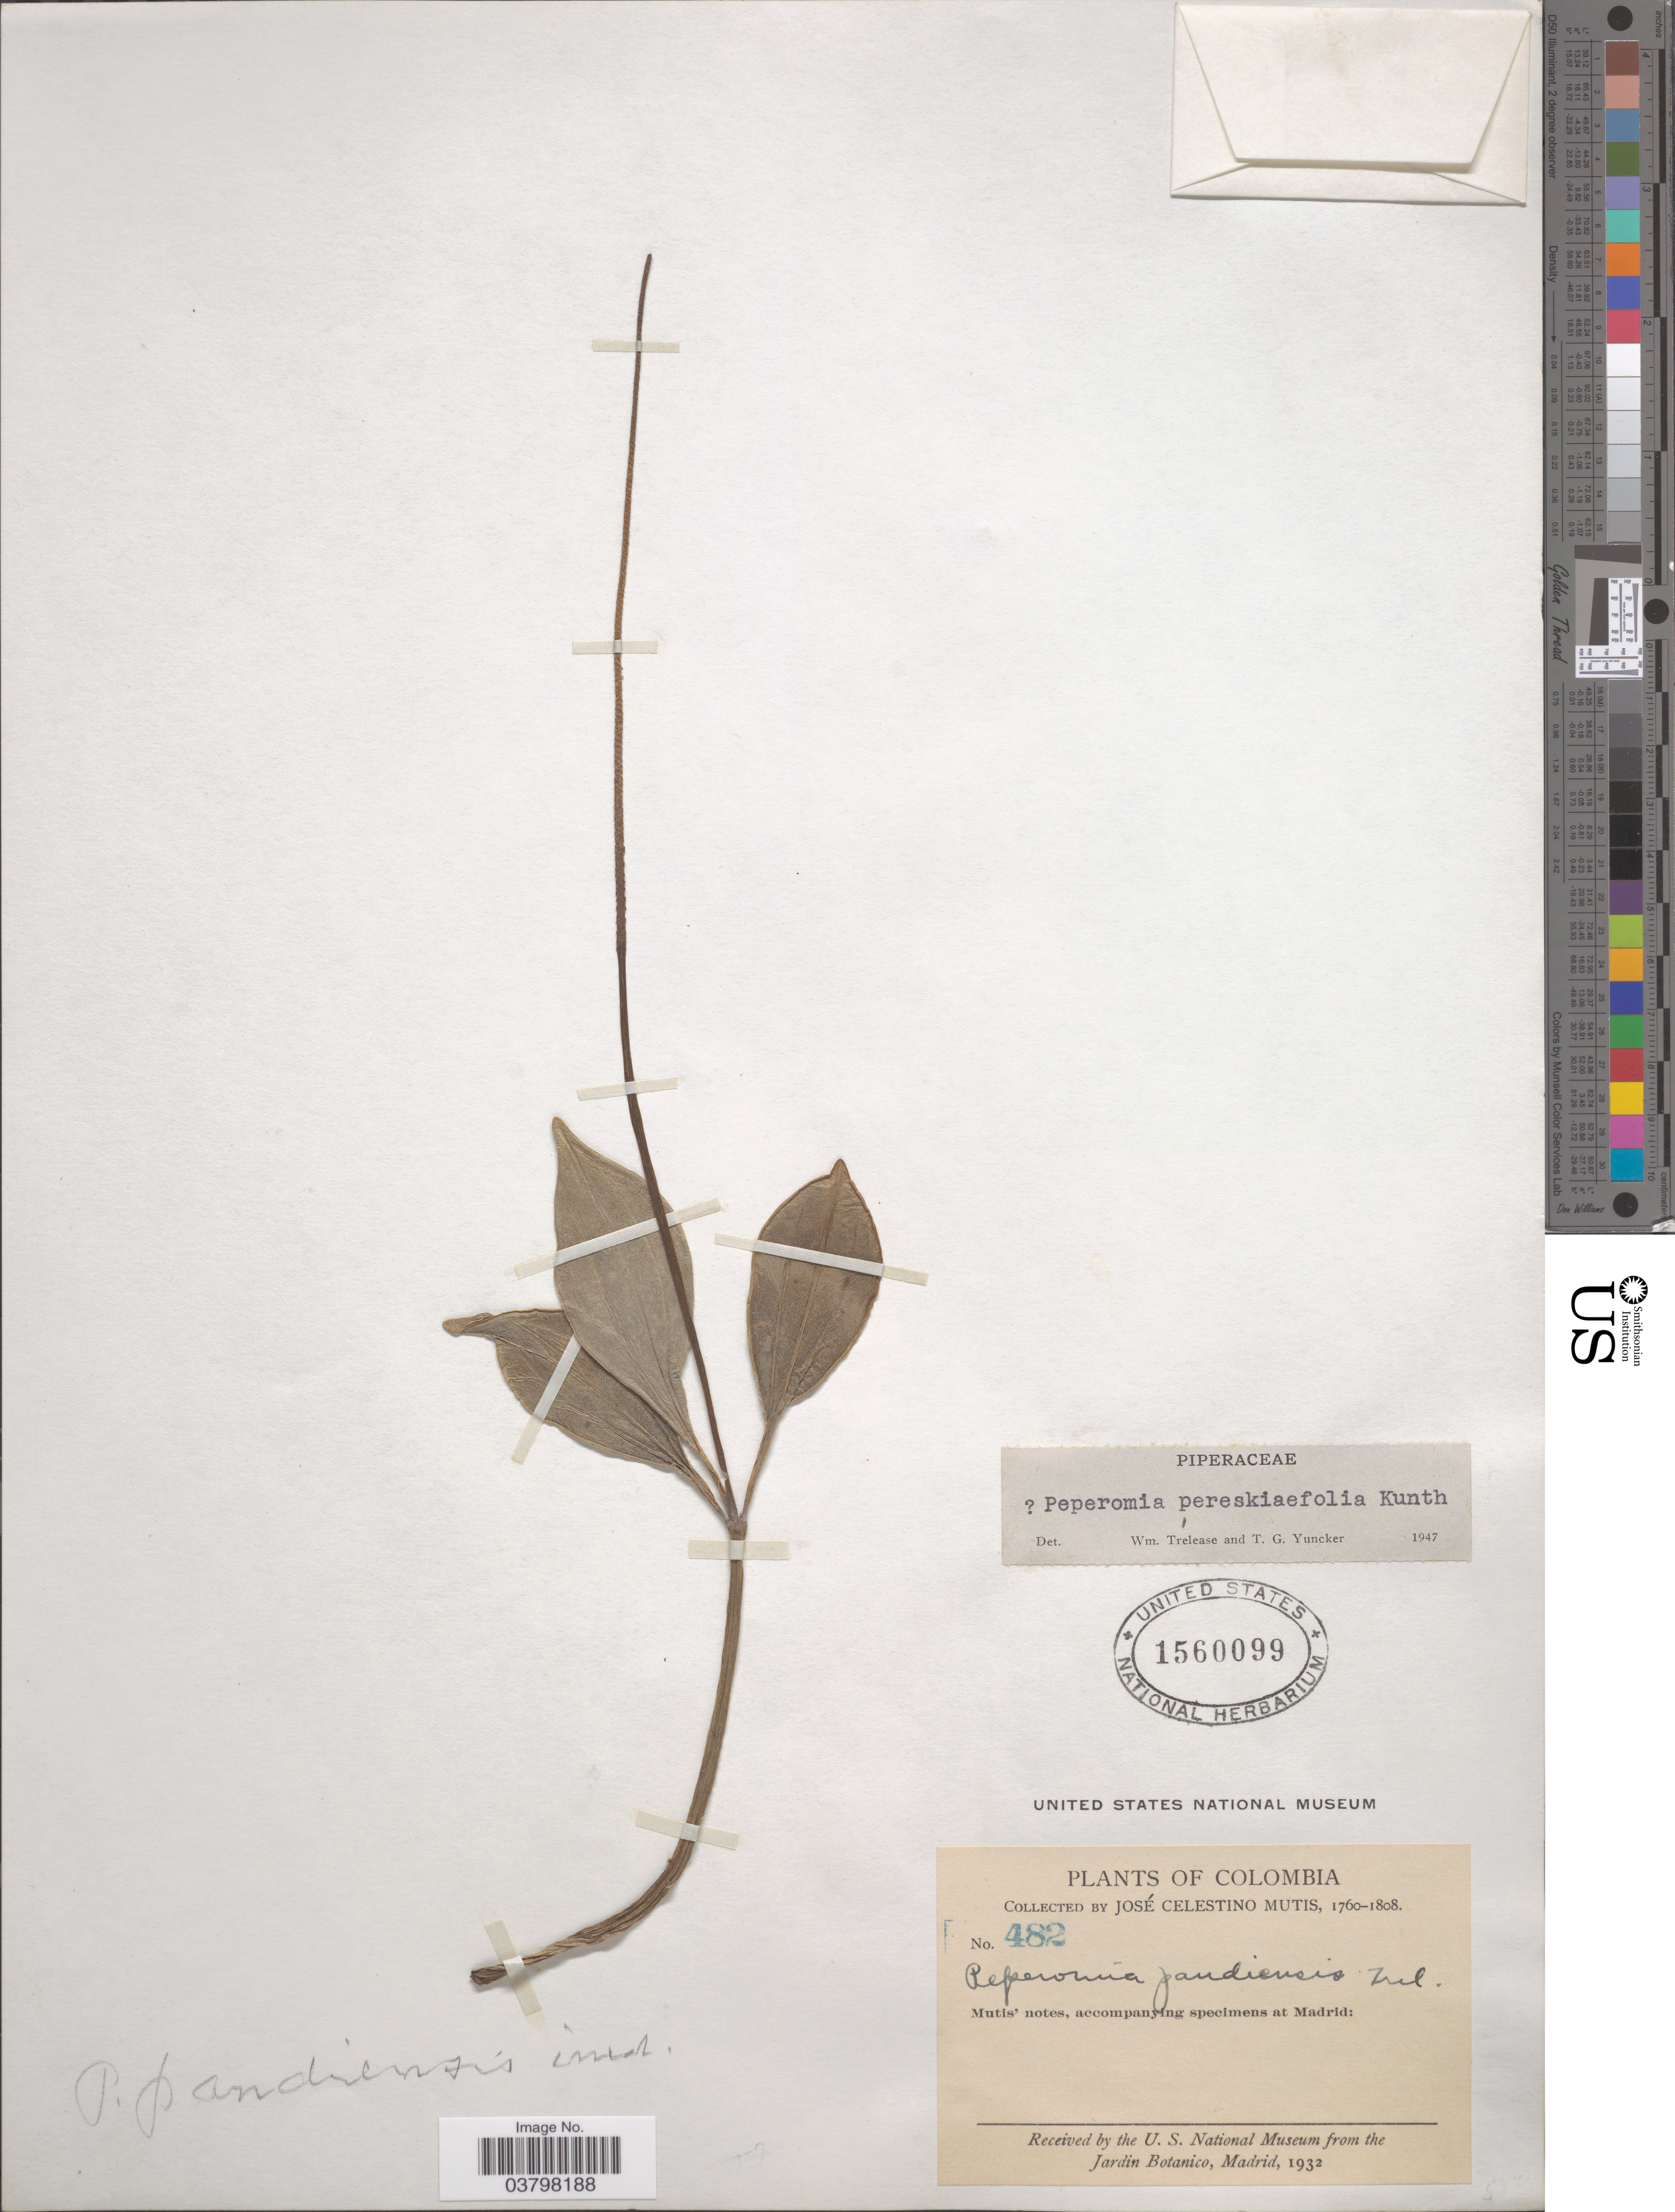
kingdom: Plantae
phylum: Tracheophyta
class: Magnoliopsida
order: Piperales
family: Piperaceae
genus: Peperomia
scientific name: Peperomia pereskiifolia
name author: (Jacq.) Kunth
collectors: J. C. B. Mutis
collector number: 482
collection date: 1760/1808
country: Colombia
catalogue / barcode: US 1560099